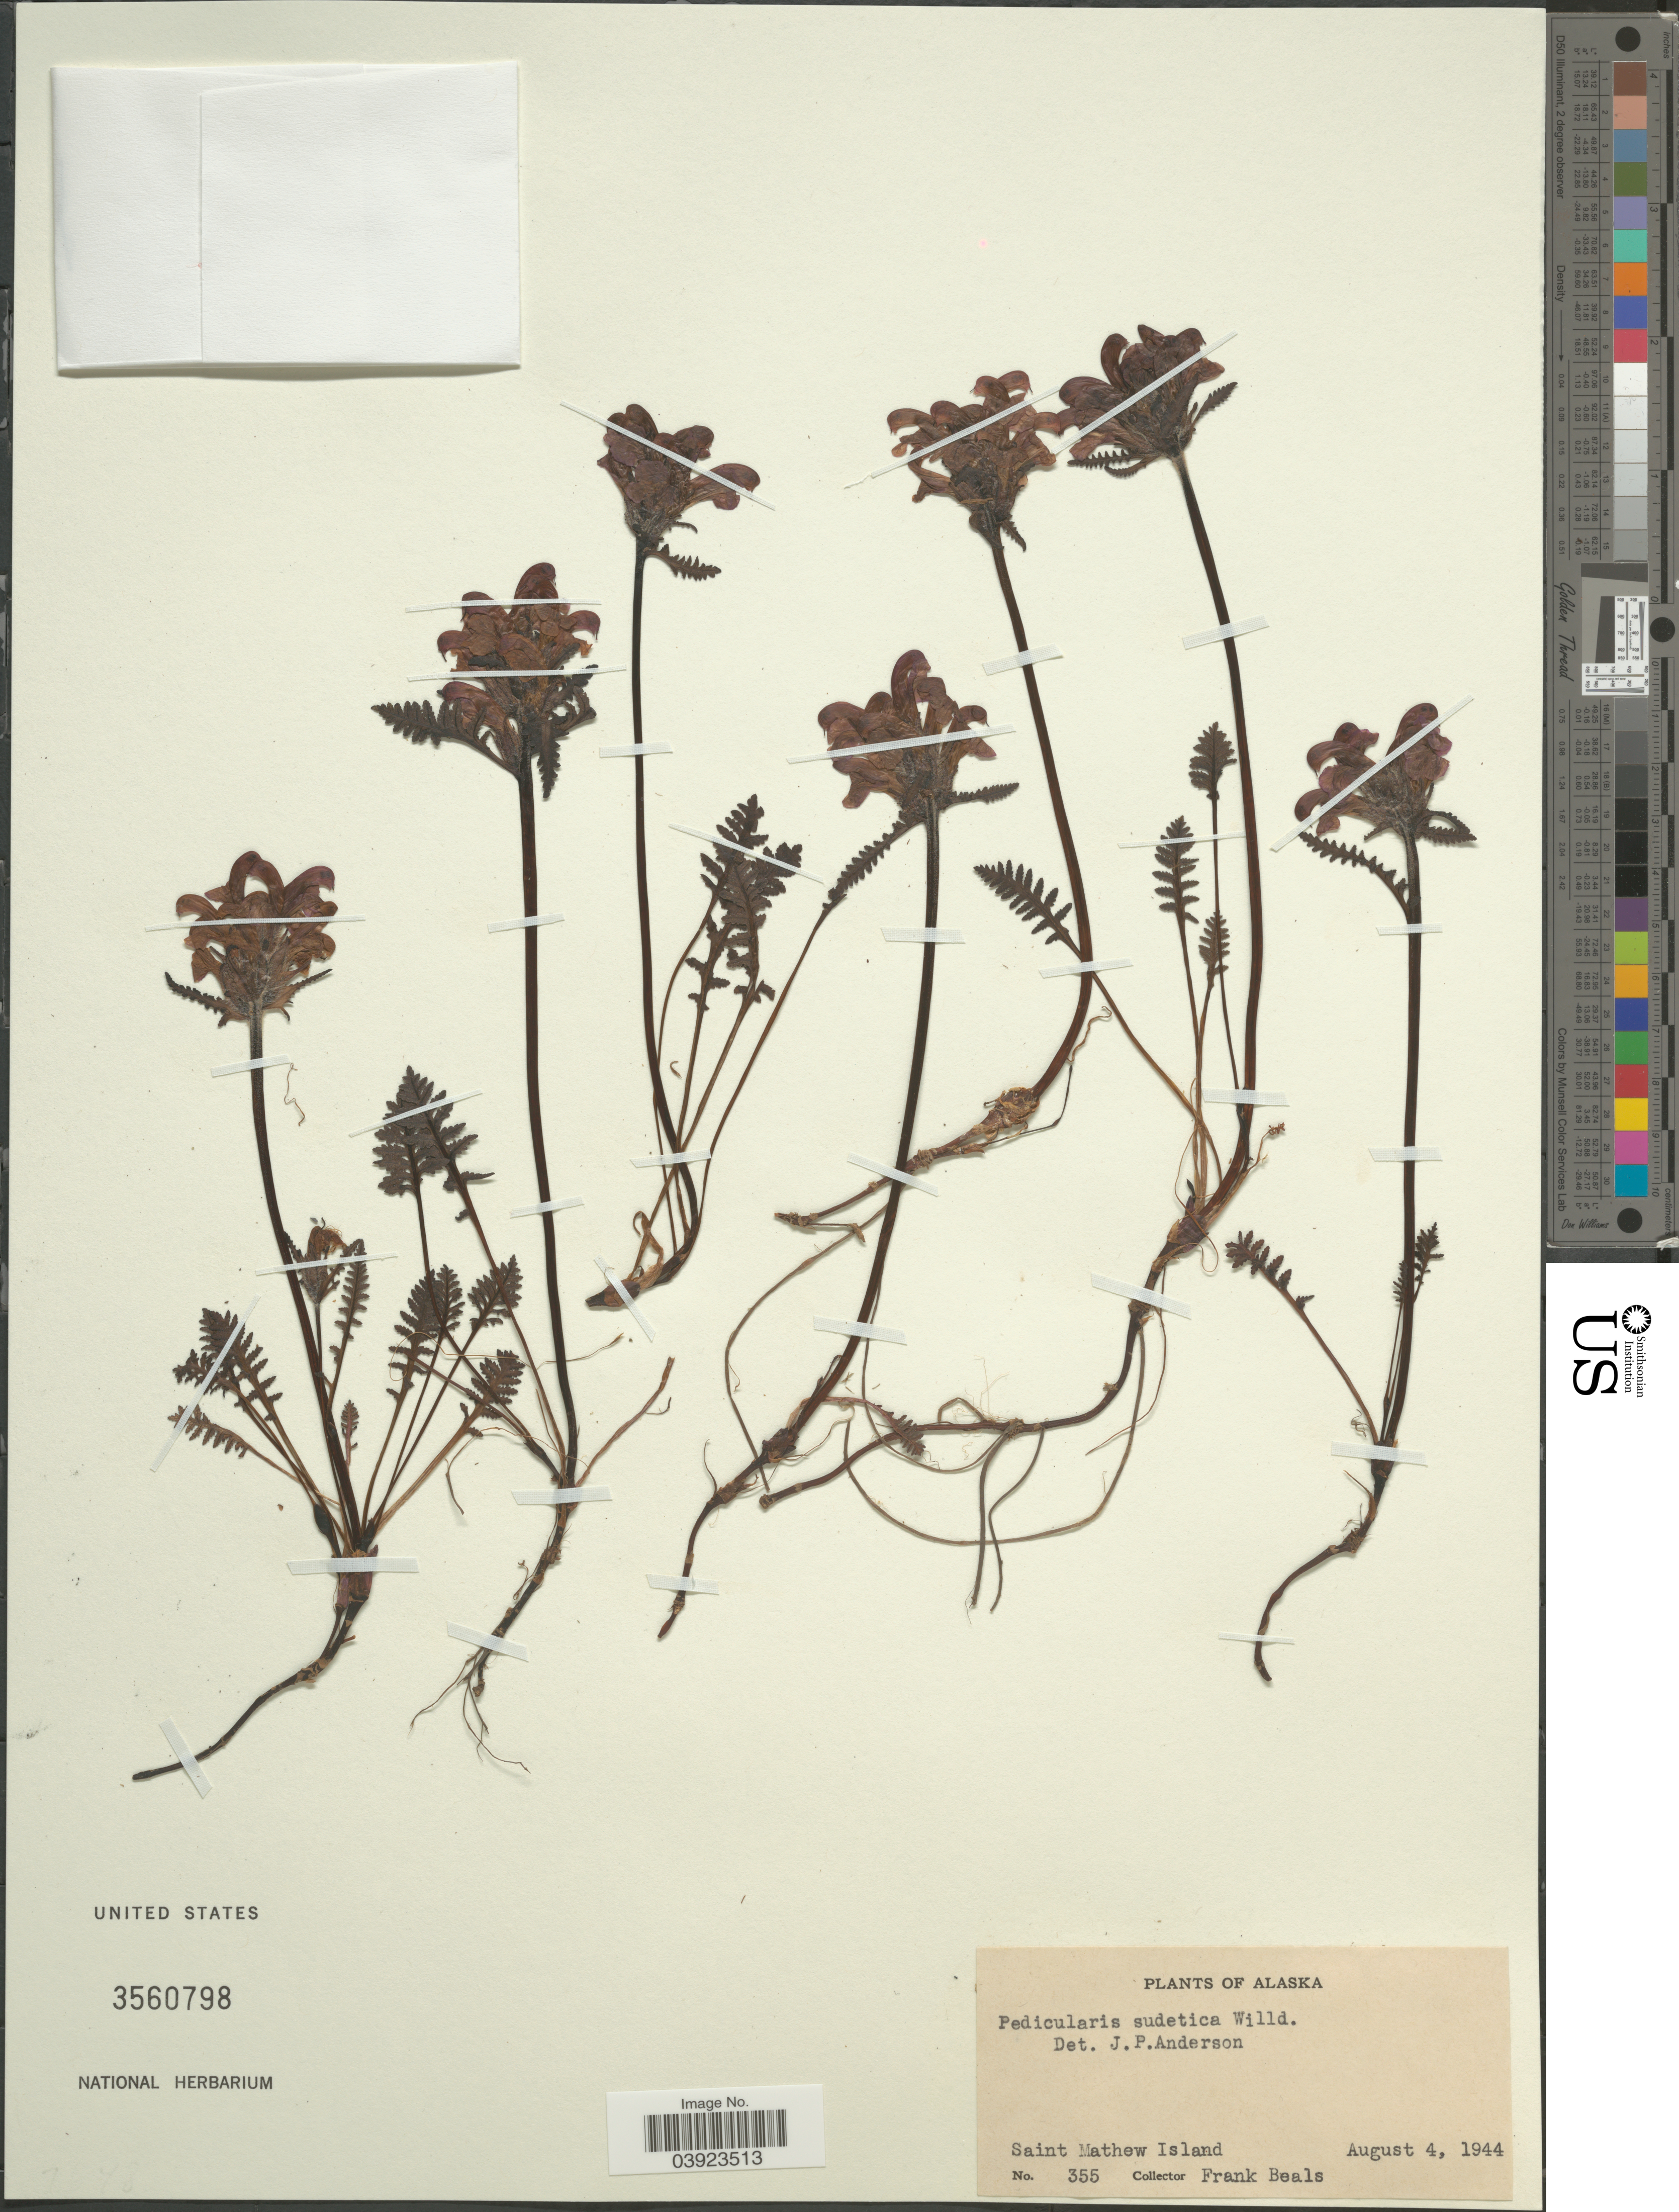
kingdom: Plantae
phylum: Tracheophyta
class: Magnoliopsida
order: Lamiales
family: Orobanchaceae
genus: Pedicularis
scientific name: Pedicularis sudetica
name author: Willd.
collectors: F. Beals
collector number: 355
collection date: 1944-08-04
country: United States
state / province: Alaska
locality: Saint Mathew Island.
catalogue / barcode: US 3560798